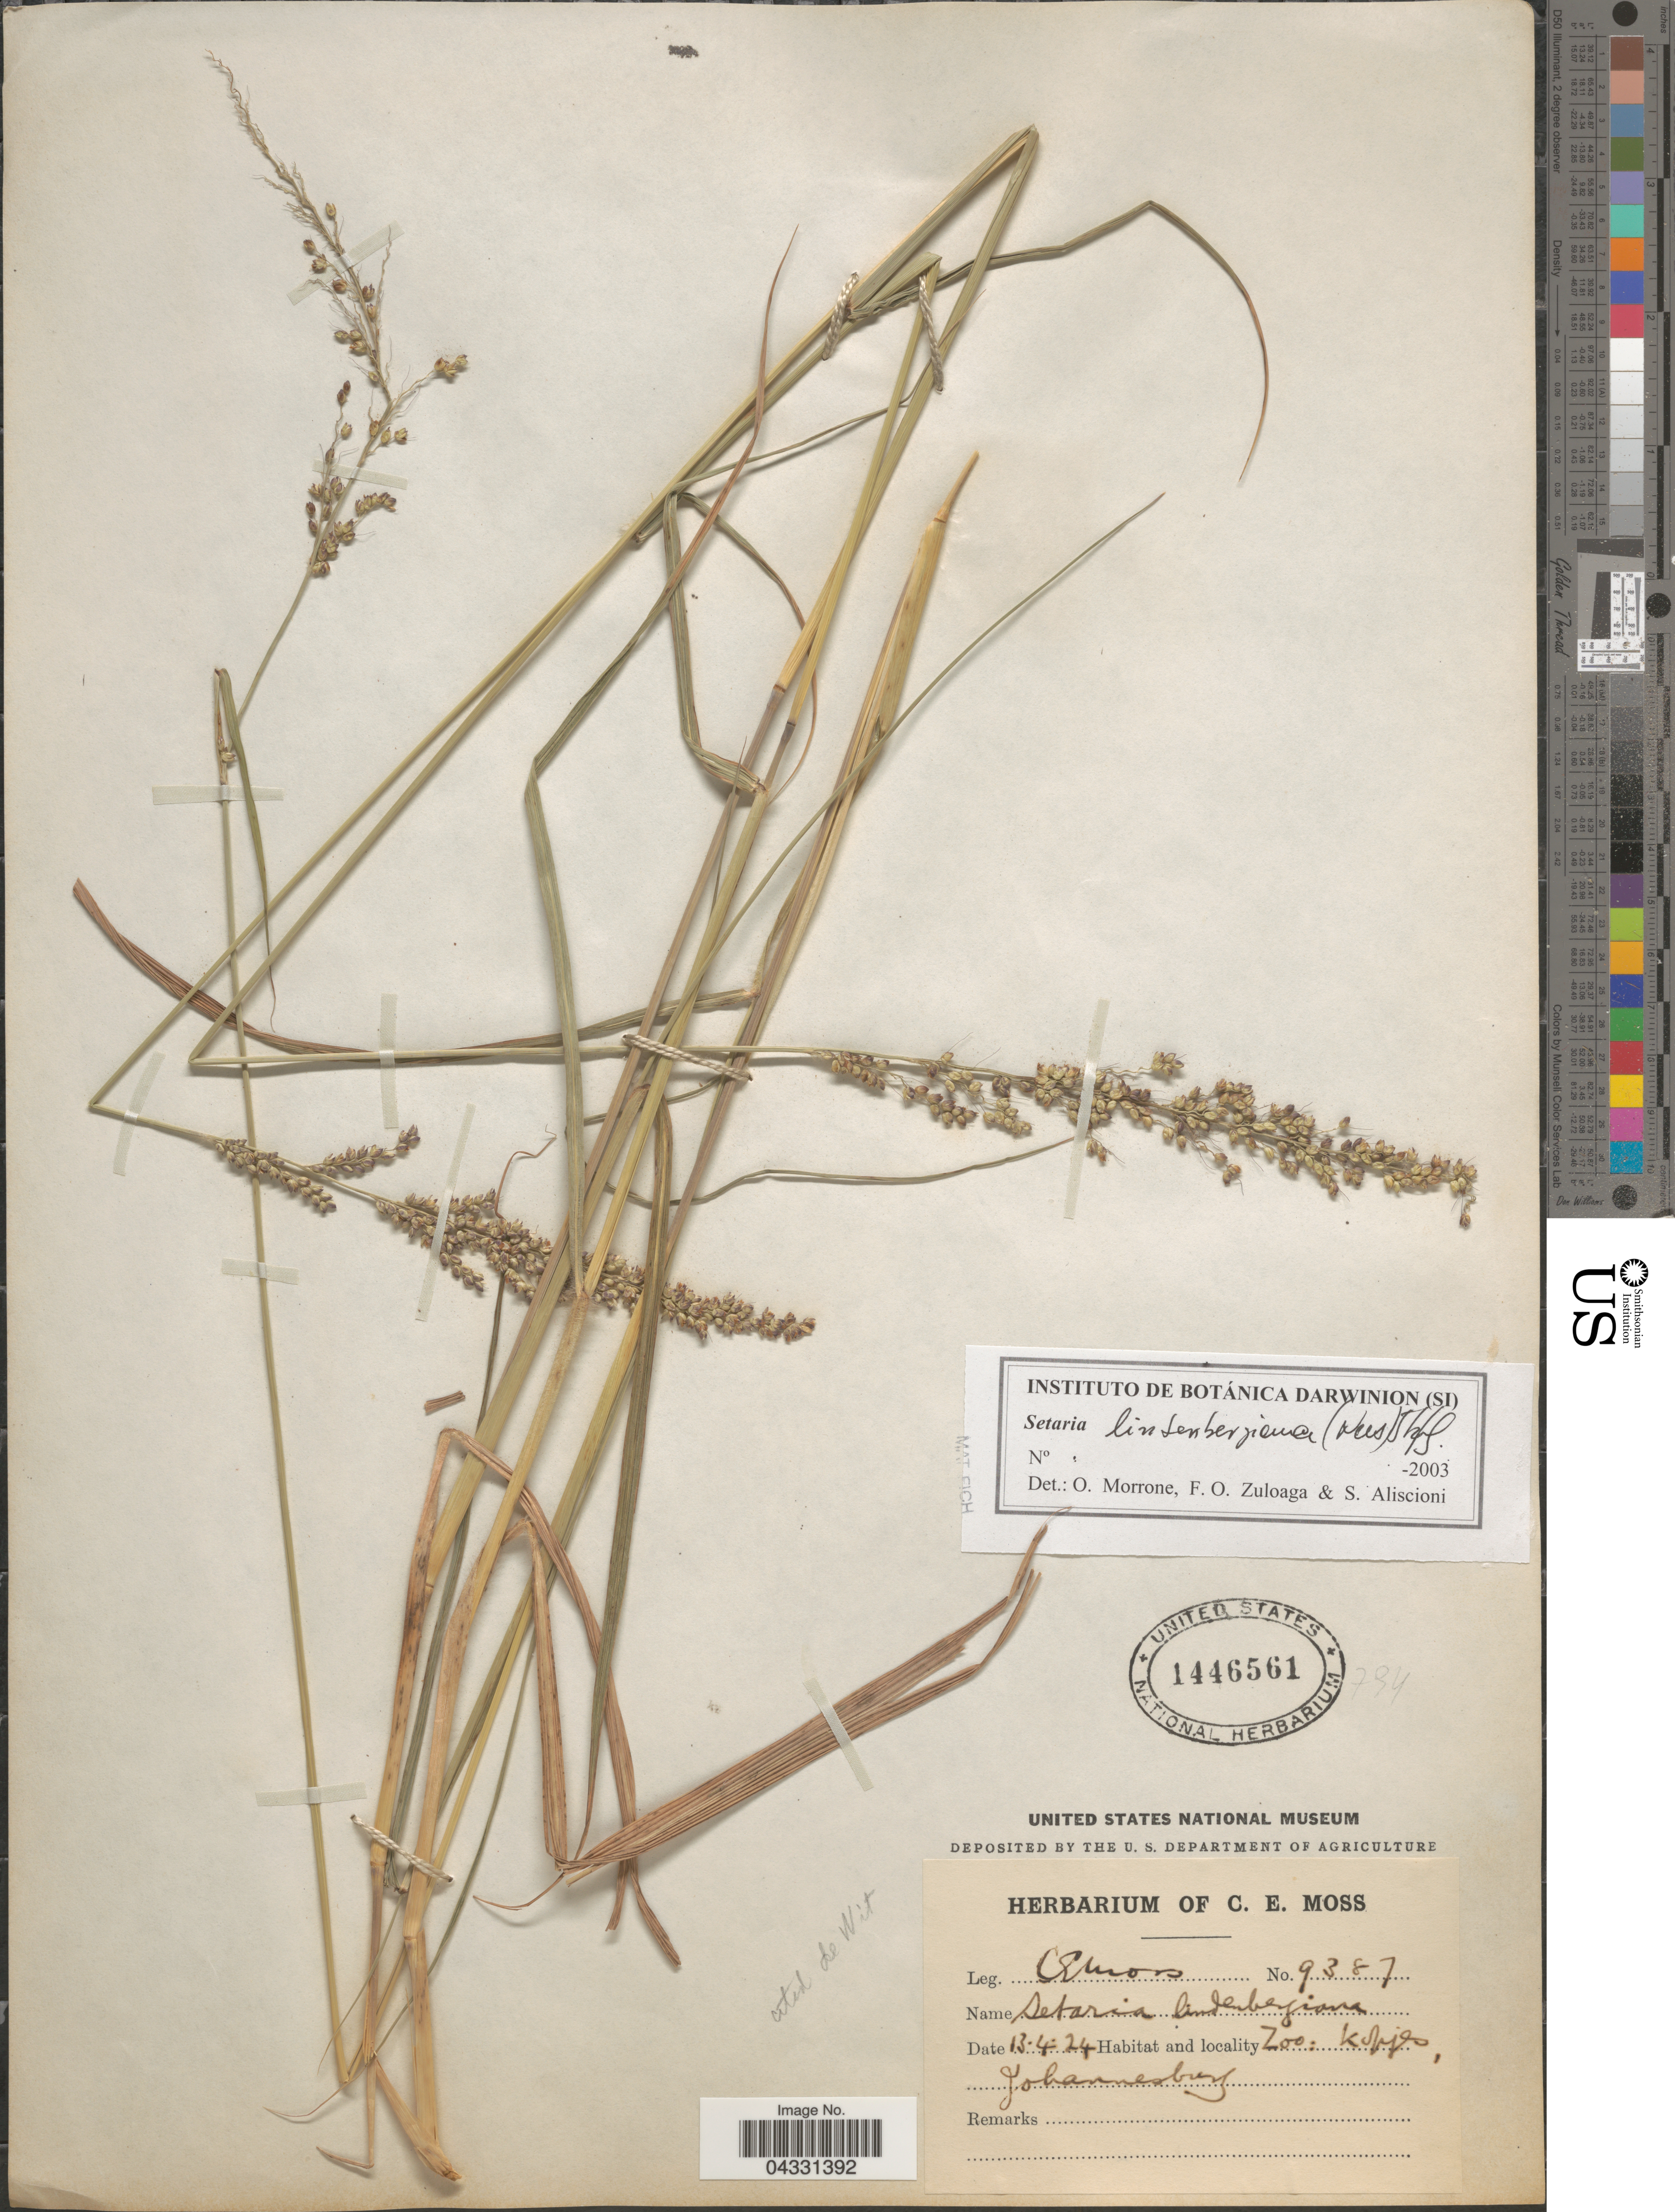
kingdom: Plantae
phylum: Tracheophyta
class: Liliopsida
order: Poales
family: Poaceae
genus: Setaria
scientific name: Setaria lindenbergiana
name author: (Nees) Stapf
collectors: C. E. Moss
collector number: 987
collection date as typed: Transcribed d/m/y: 13/4/24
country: South Africa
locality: Zoo. Kopjes, Johannesburg.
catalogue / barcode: US 1446561